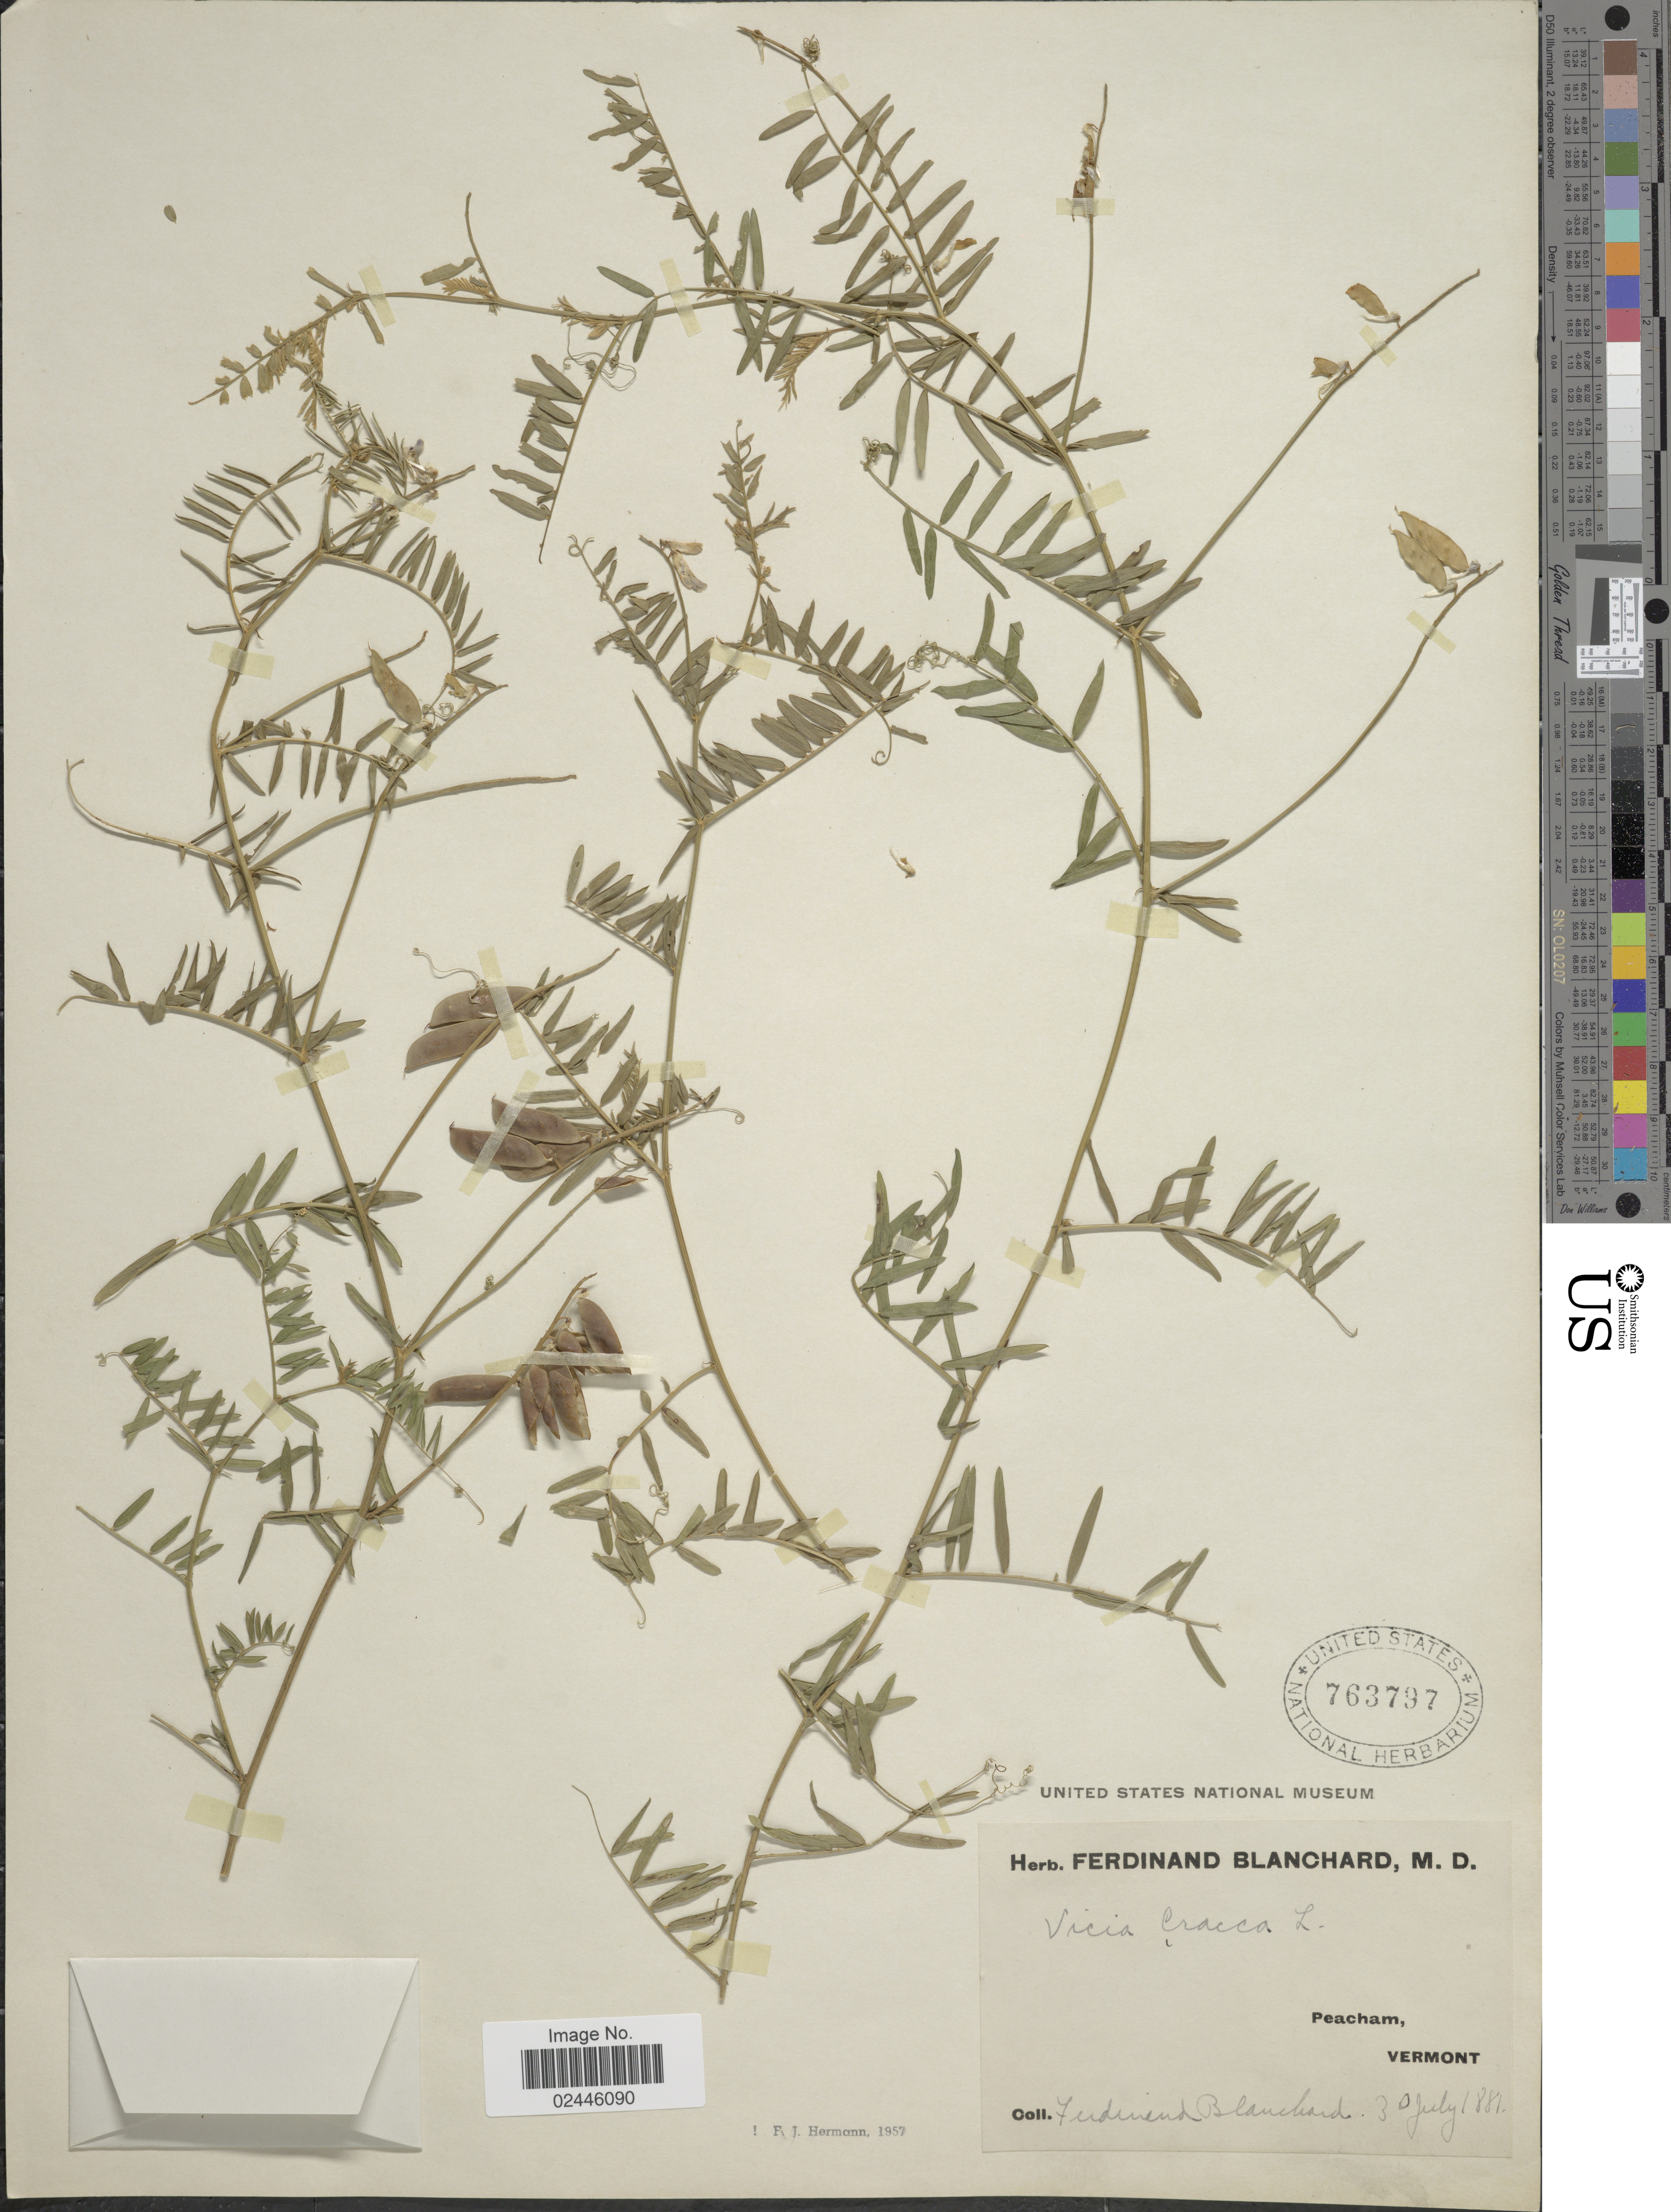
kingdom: Plantae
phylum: Tracheophyta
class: Magnoliopsida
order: Fabales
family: Fabaceae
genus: Vicia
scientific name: Vicia cracca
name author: L.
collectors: F. Blanchard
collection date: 1881-07-30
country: United States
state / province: Vermont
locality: Peacham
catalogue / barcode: US 763797